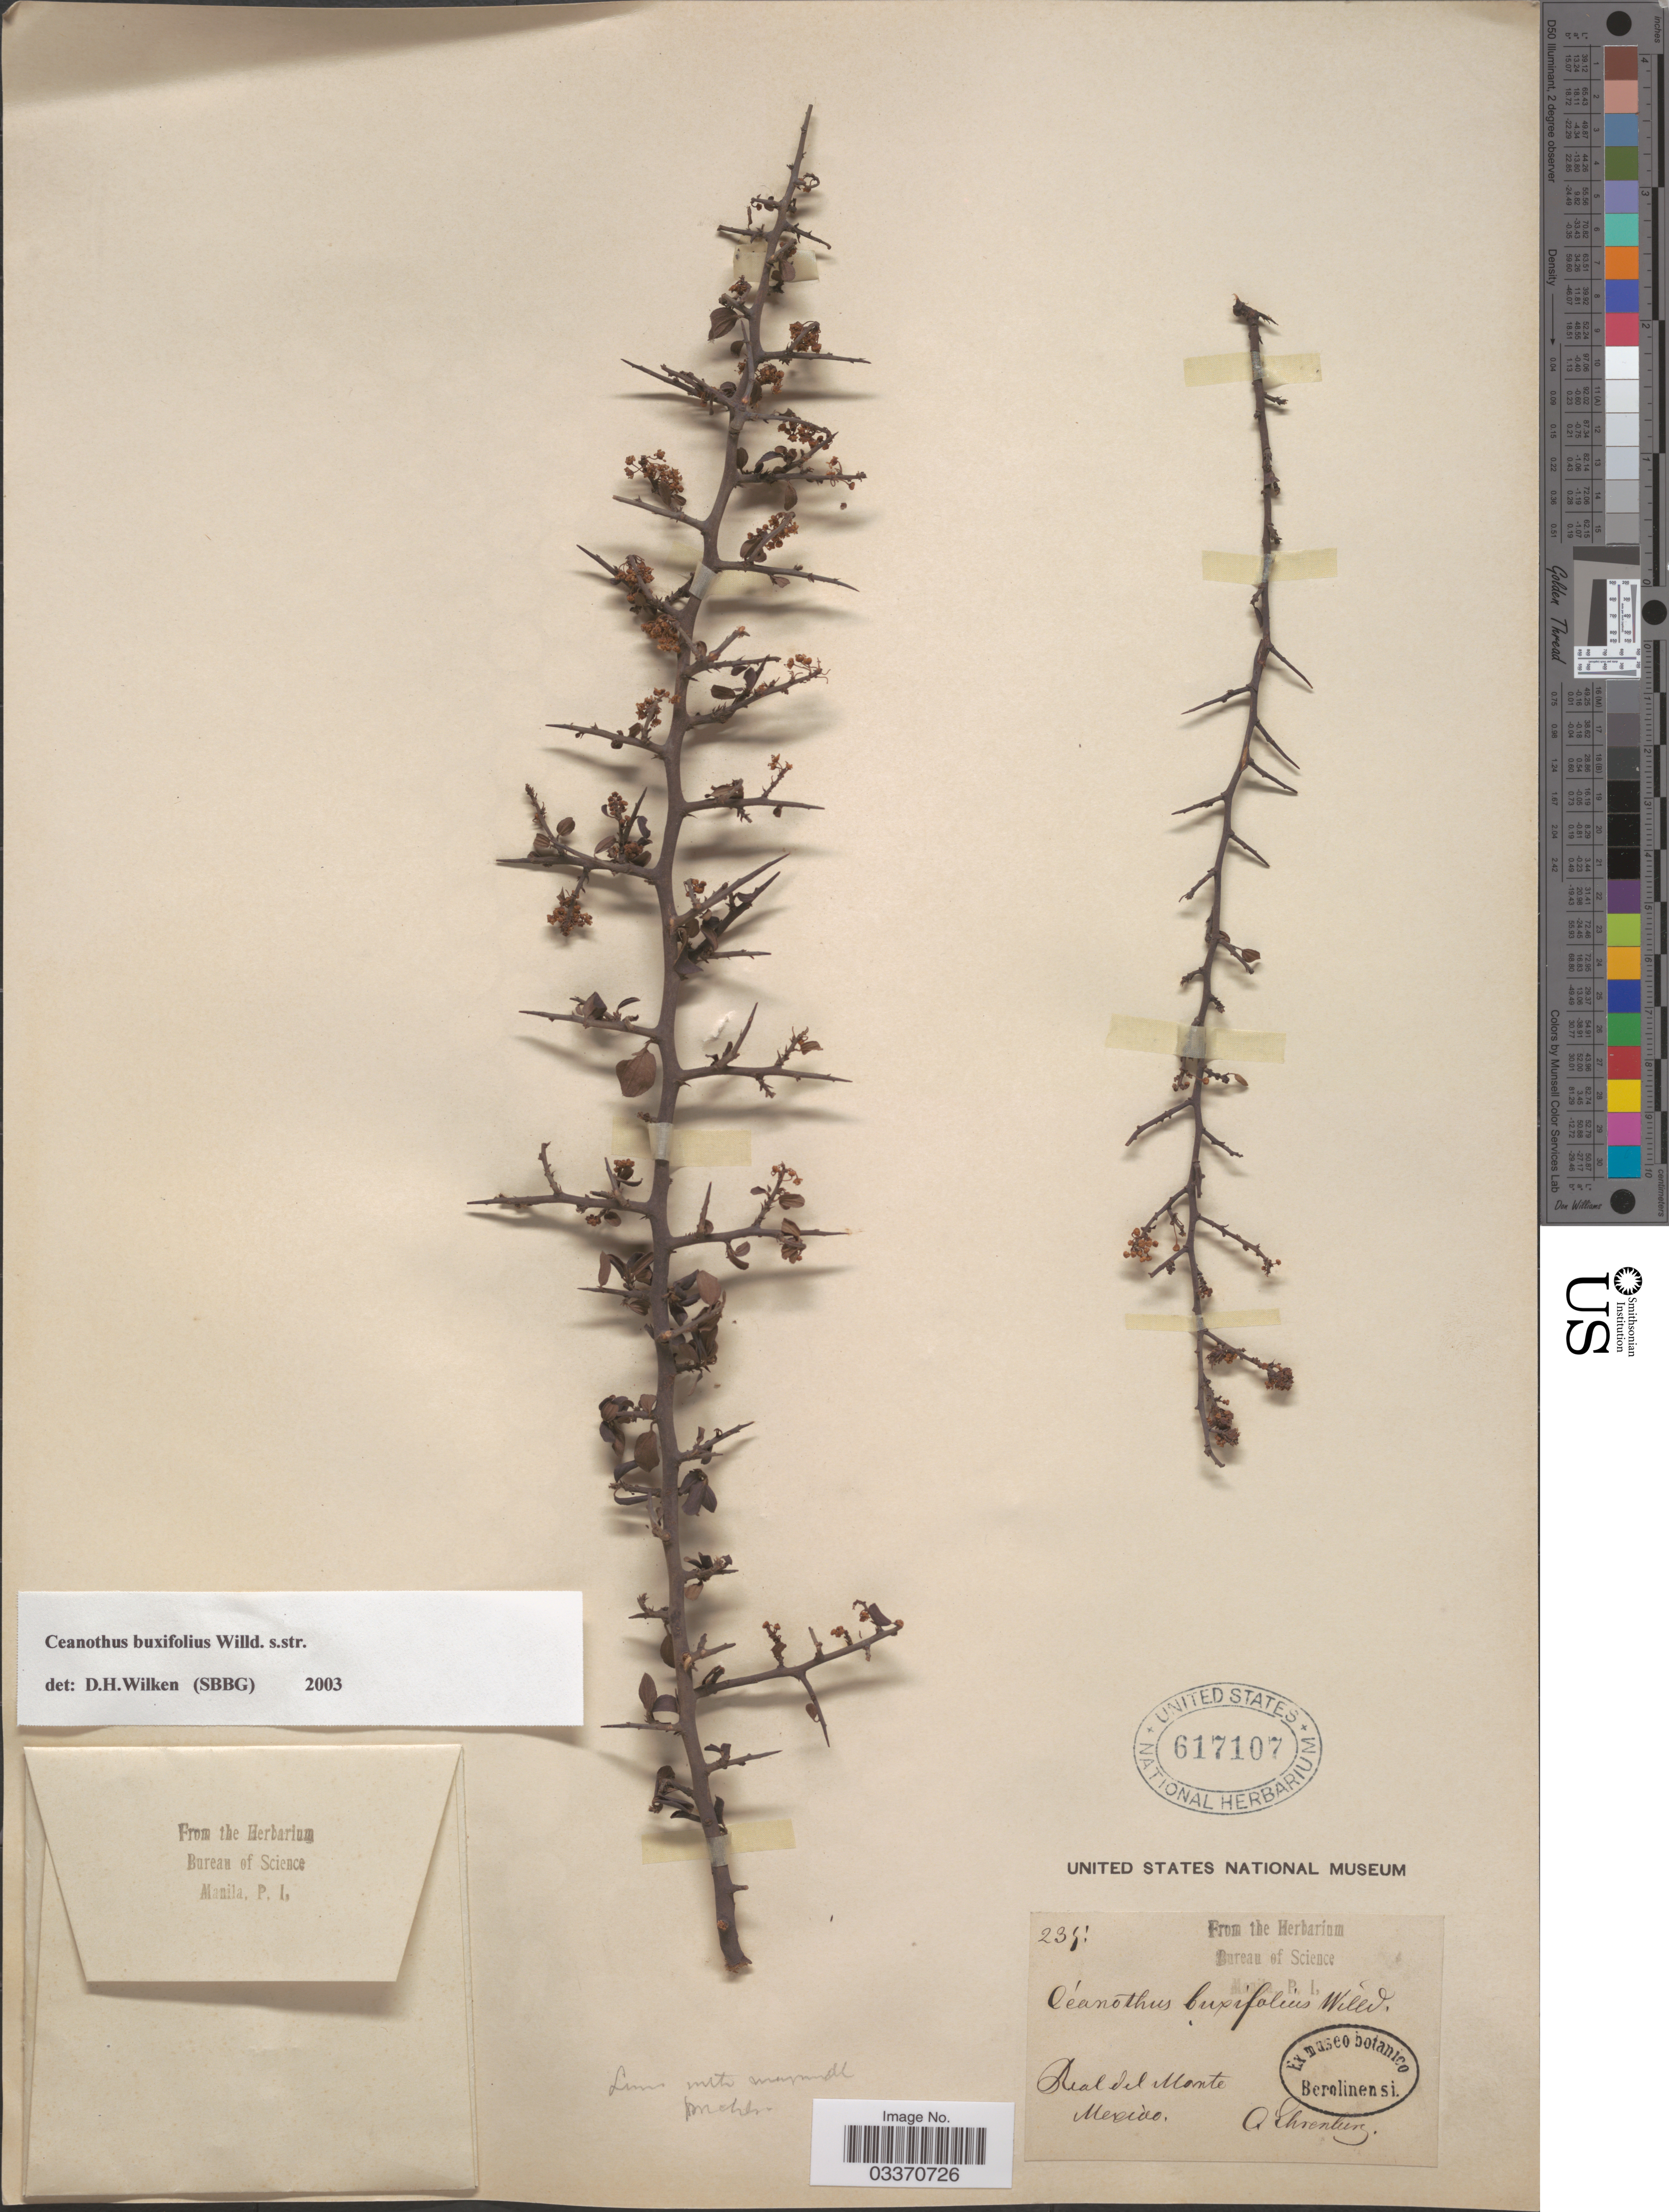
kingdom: Plantae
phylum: Tracheophyta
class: Magnoliopsida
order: Rosales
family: Rhamnaceae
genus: Ceanothus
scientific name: Ceanothus buxifolius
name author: Willd. ex Roem. & Schult.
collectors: C. G. Ehrenberg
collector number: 235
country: Mexico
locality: Real del Monte.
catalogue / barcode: US 617107